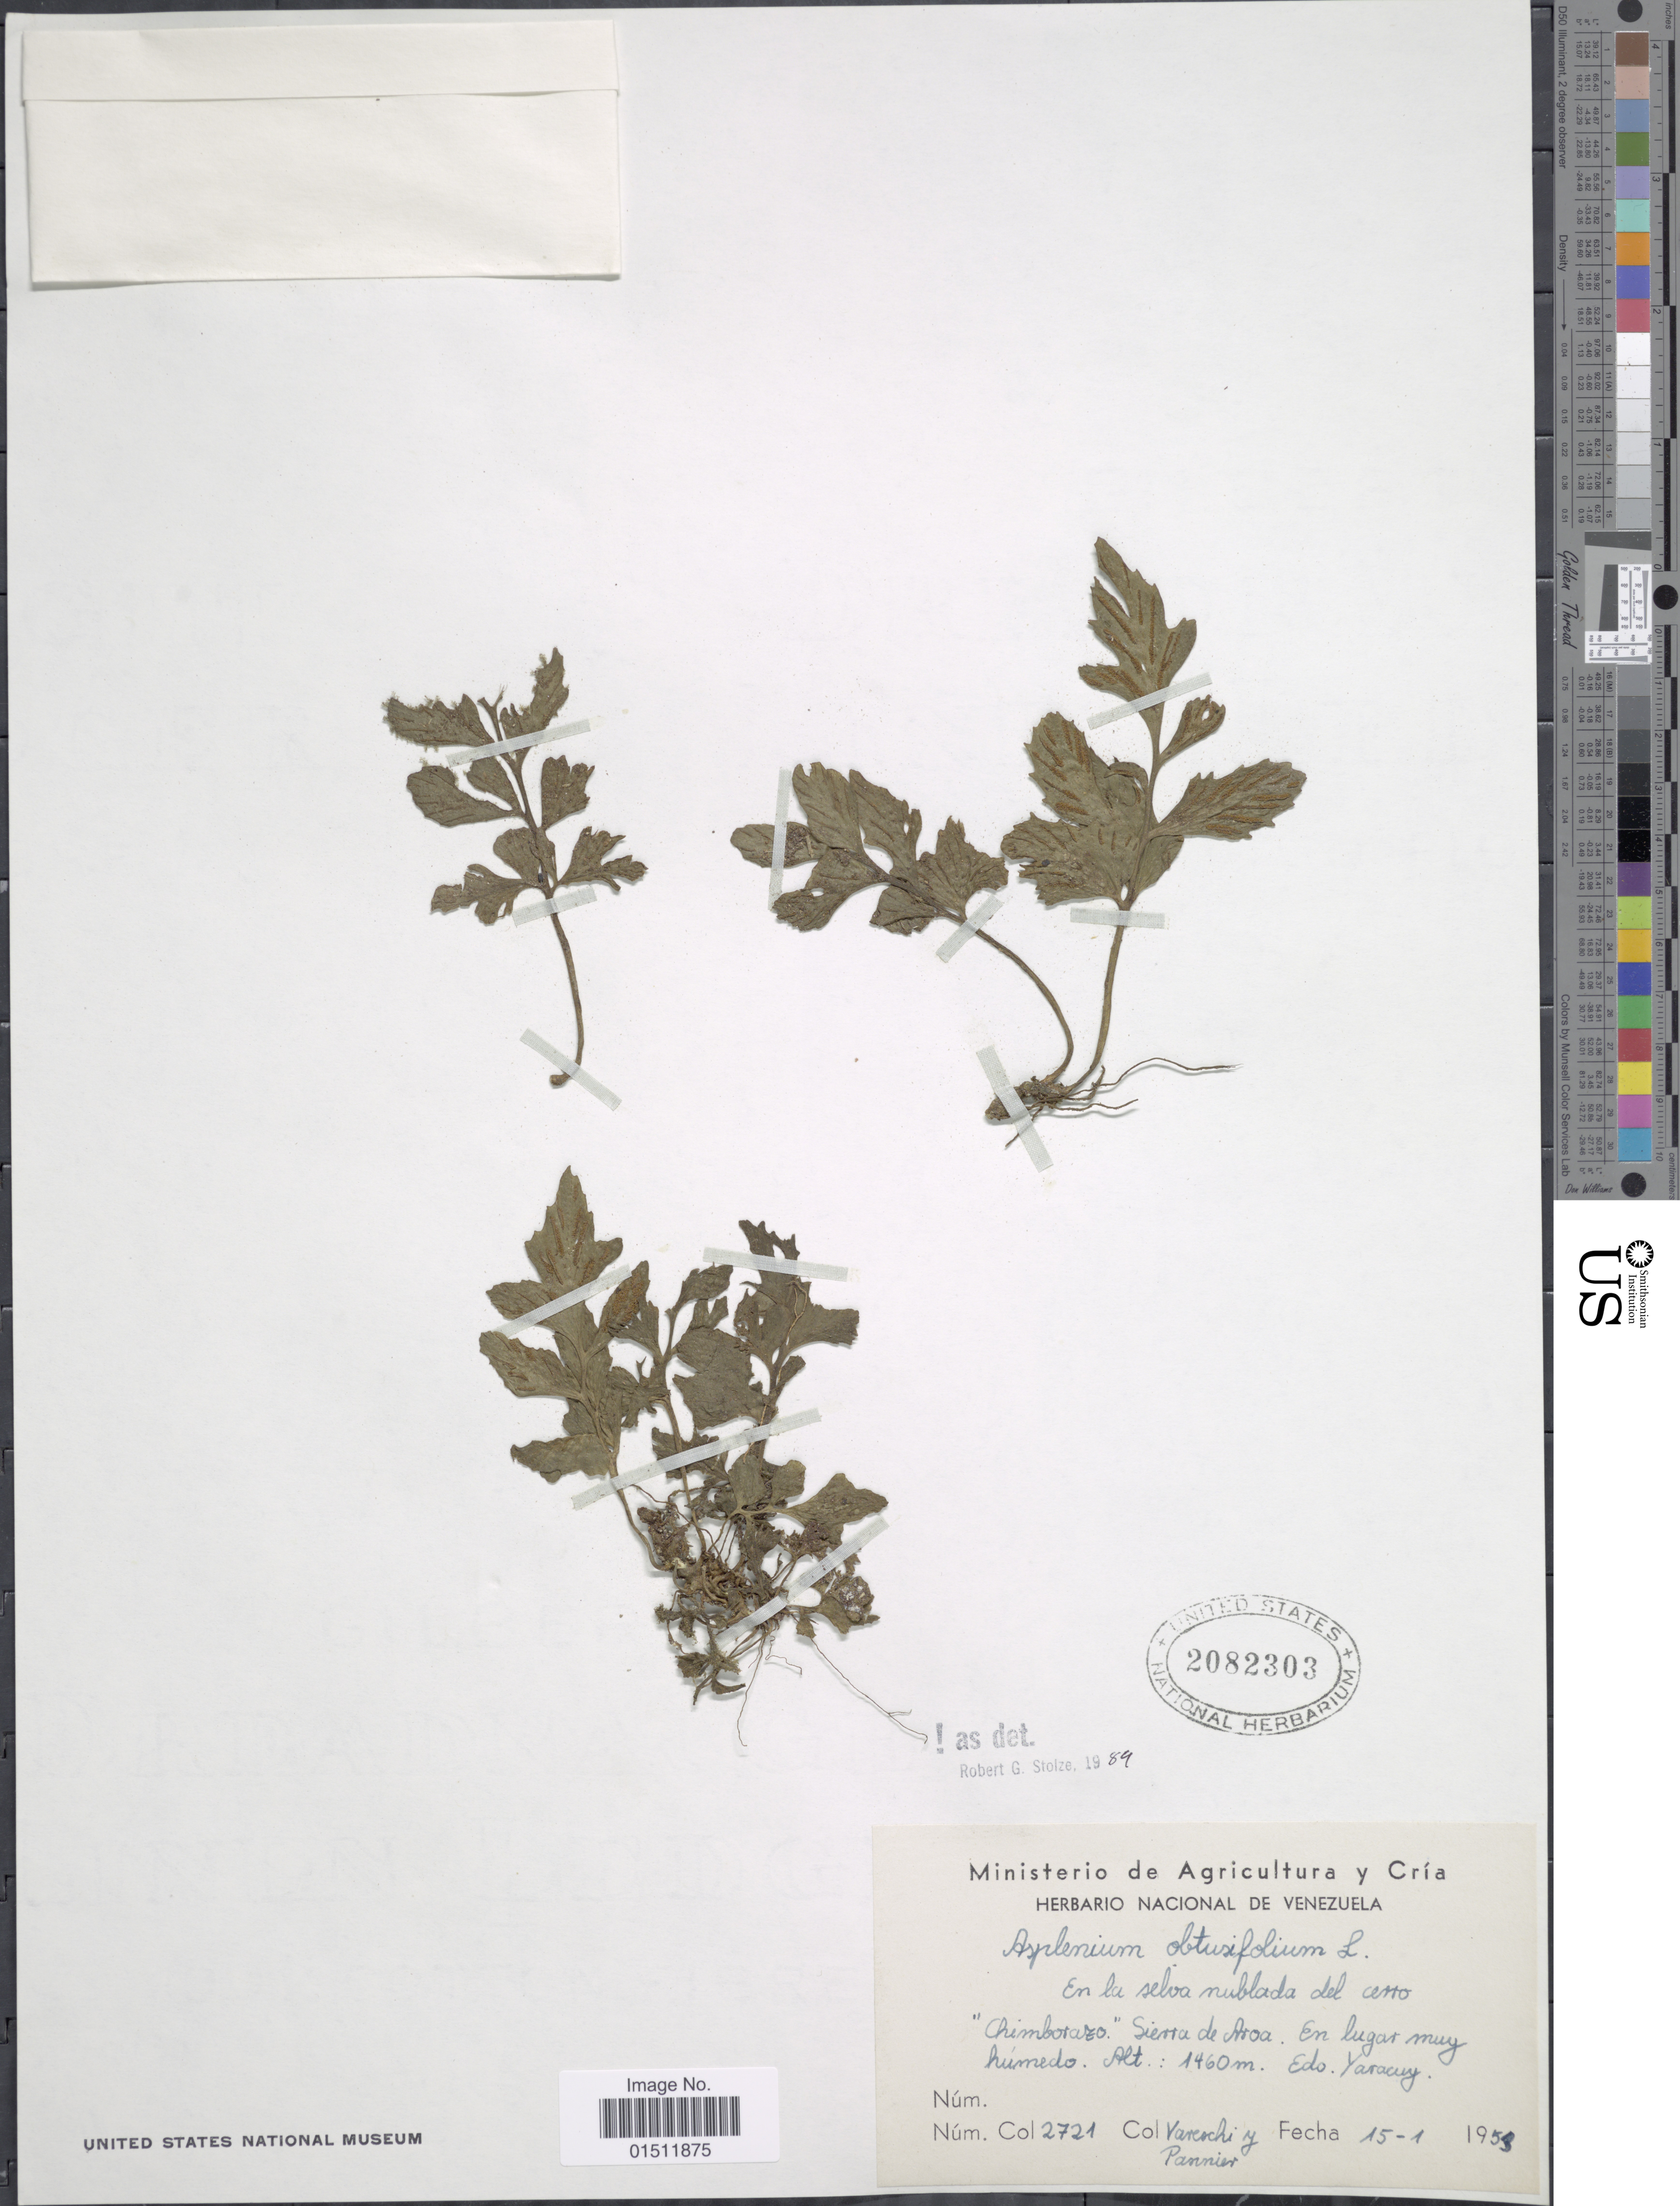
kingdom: Plantae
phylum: Tracheophyta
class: Polypodiopsida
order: Polypodiales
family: Aspleniaceae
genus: Asplenium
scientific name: Asplenium obtusifolium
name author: L.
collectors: -. Vareschi & F. Pannier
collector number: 2721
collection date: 1953-01-15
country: Ecuador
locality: Chimborazo.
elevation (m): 1460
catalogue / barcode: US 2082303